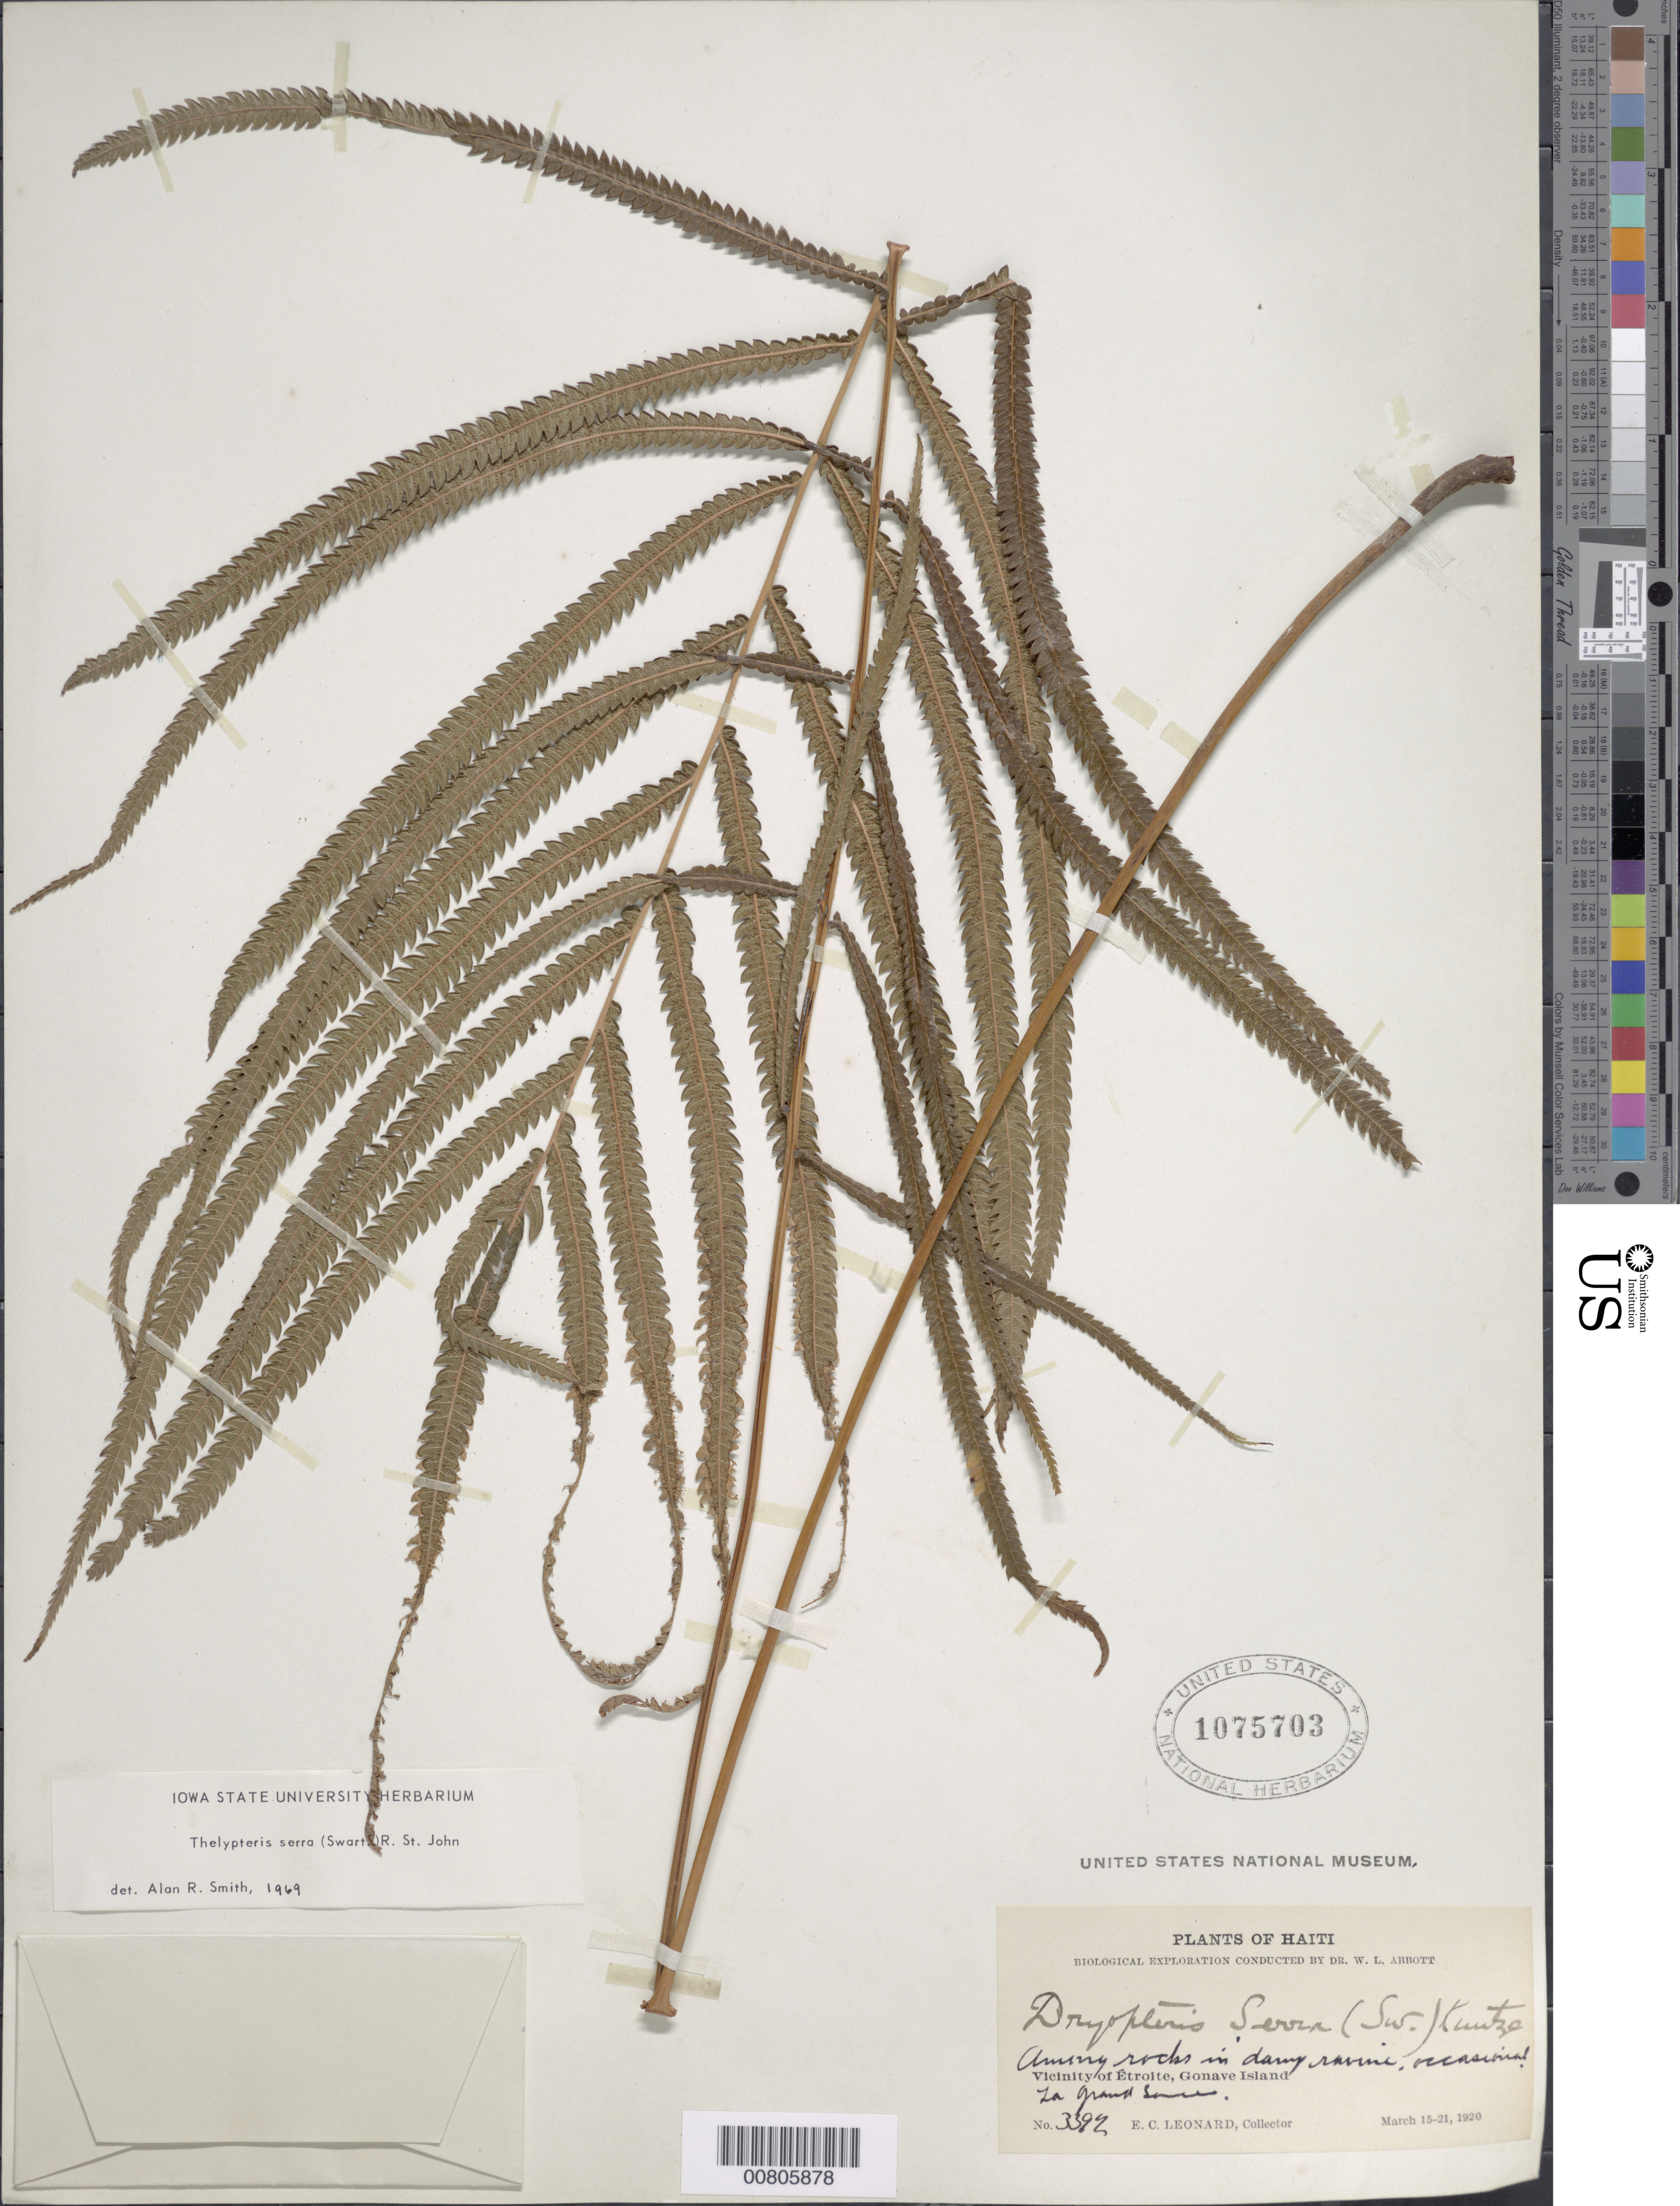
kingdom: Plantae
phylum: Tracheophyta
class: Polypodiopsida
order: Polypodiales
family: Thelypteridaceae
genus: Christella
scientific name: Christella serra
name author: (Sw.) Holttum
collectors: E. C. Leonard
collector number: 3392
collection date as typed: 15 Mar 1920 to 21 Mar 1920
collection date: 1920-03-15/1920-03-21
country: Haiti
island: Hispaniola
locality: Gonave Island, vicinity Étroite, La Grand Source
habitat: Among rocks in damp ravine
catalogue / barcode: US 1075703